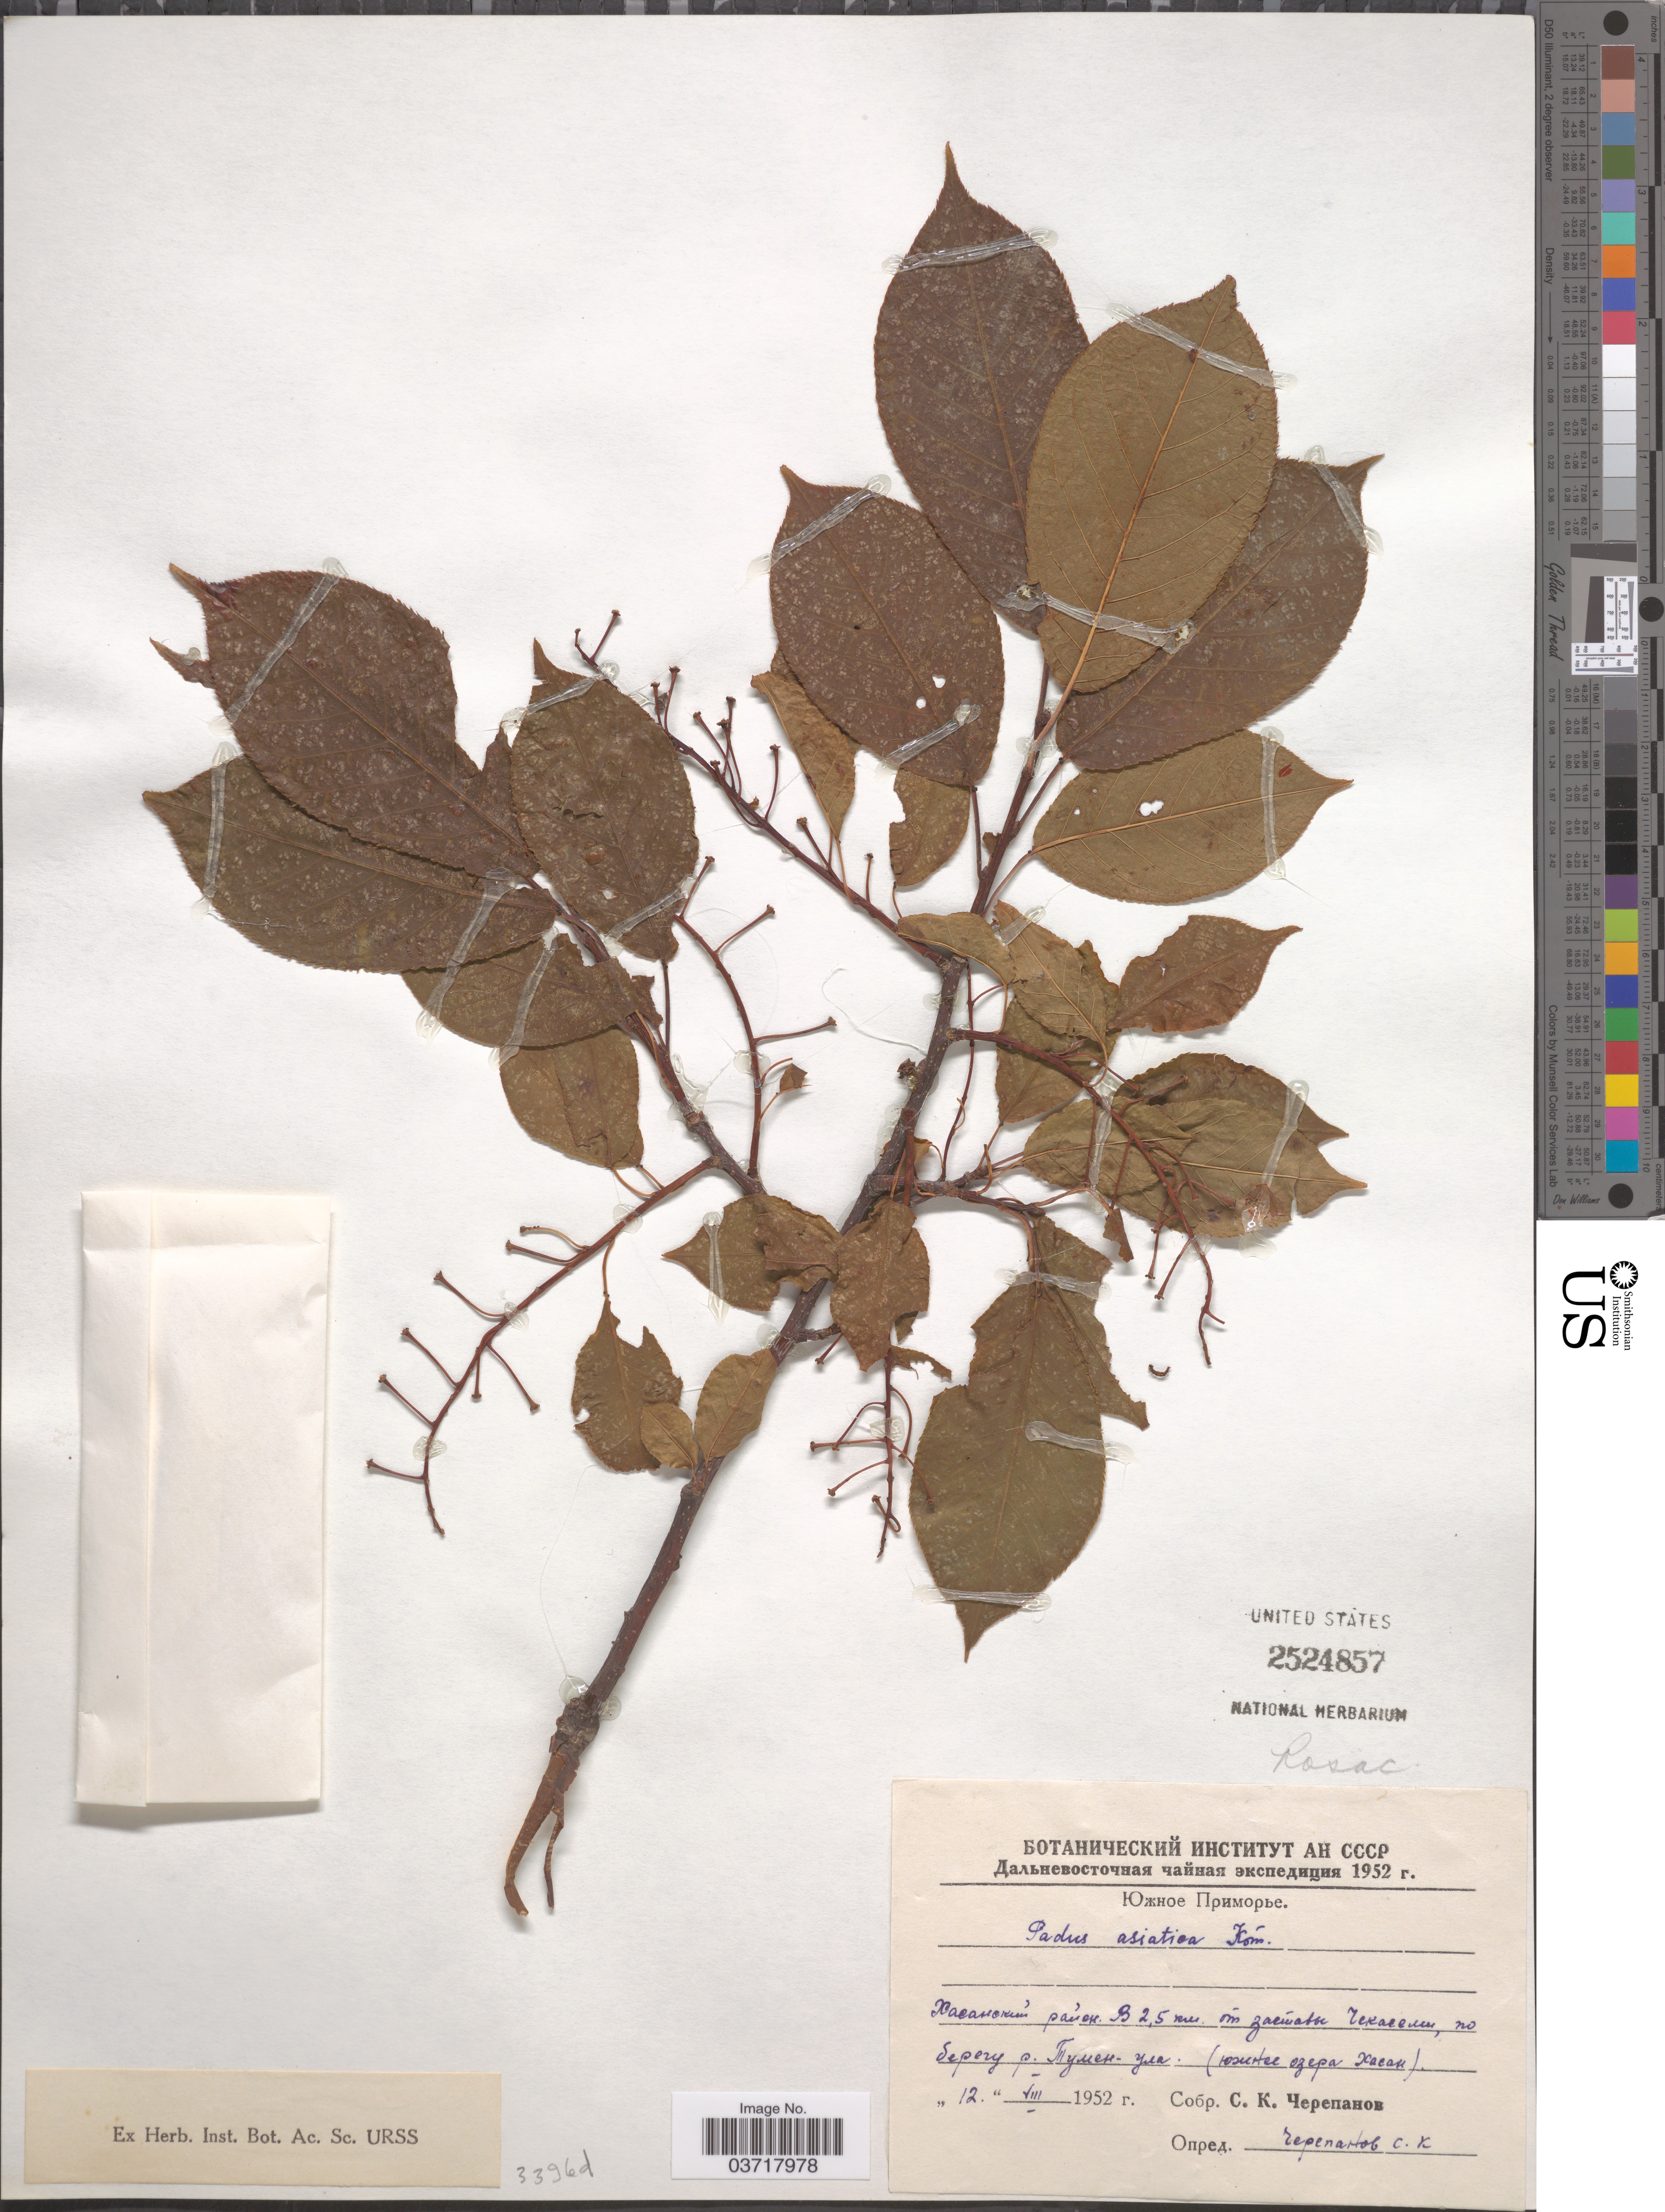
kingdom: Plantae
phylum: Tracheophyta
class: Magnoliopsida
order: Rosales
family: Rosaceae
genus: Prunus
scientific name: Prunus padus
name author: L.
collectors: X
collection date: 1952-08-12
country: Russian Federation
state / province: Primorsky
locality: Khasanskiy Rayon, on shore of Tumen River, S of Lake Khasan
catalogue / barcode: US 2524857